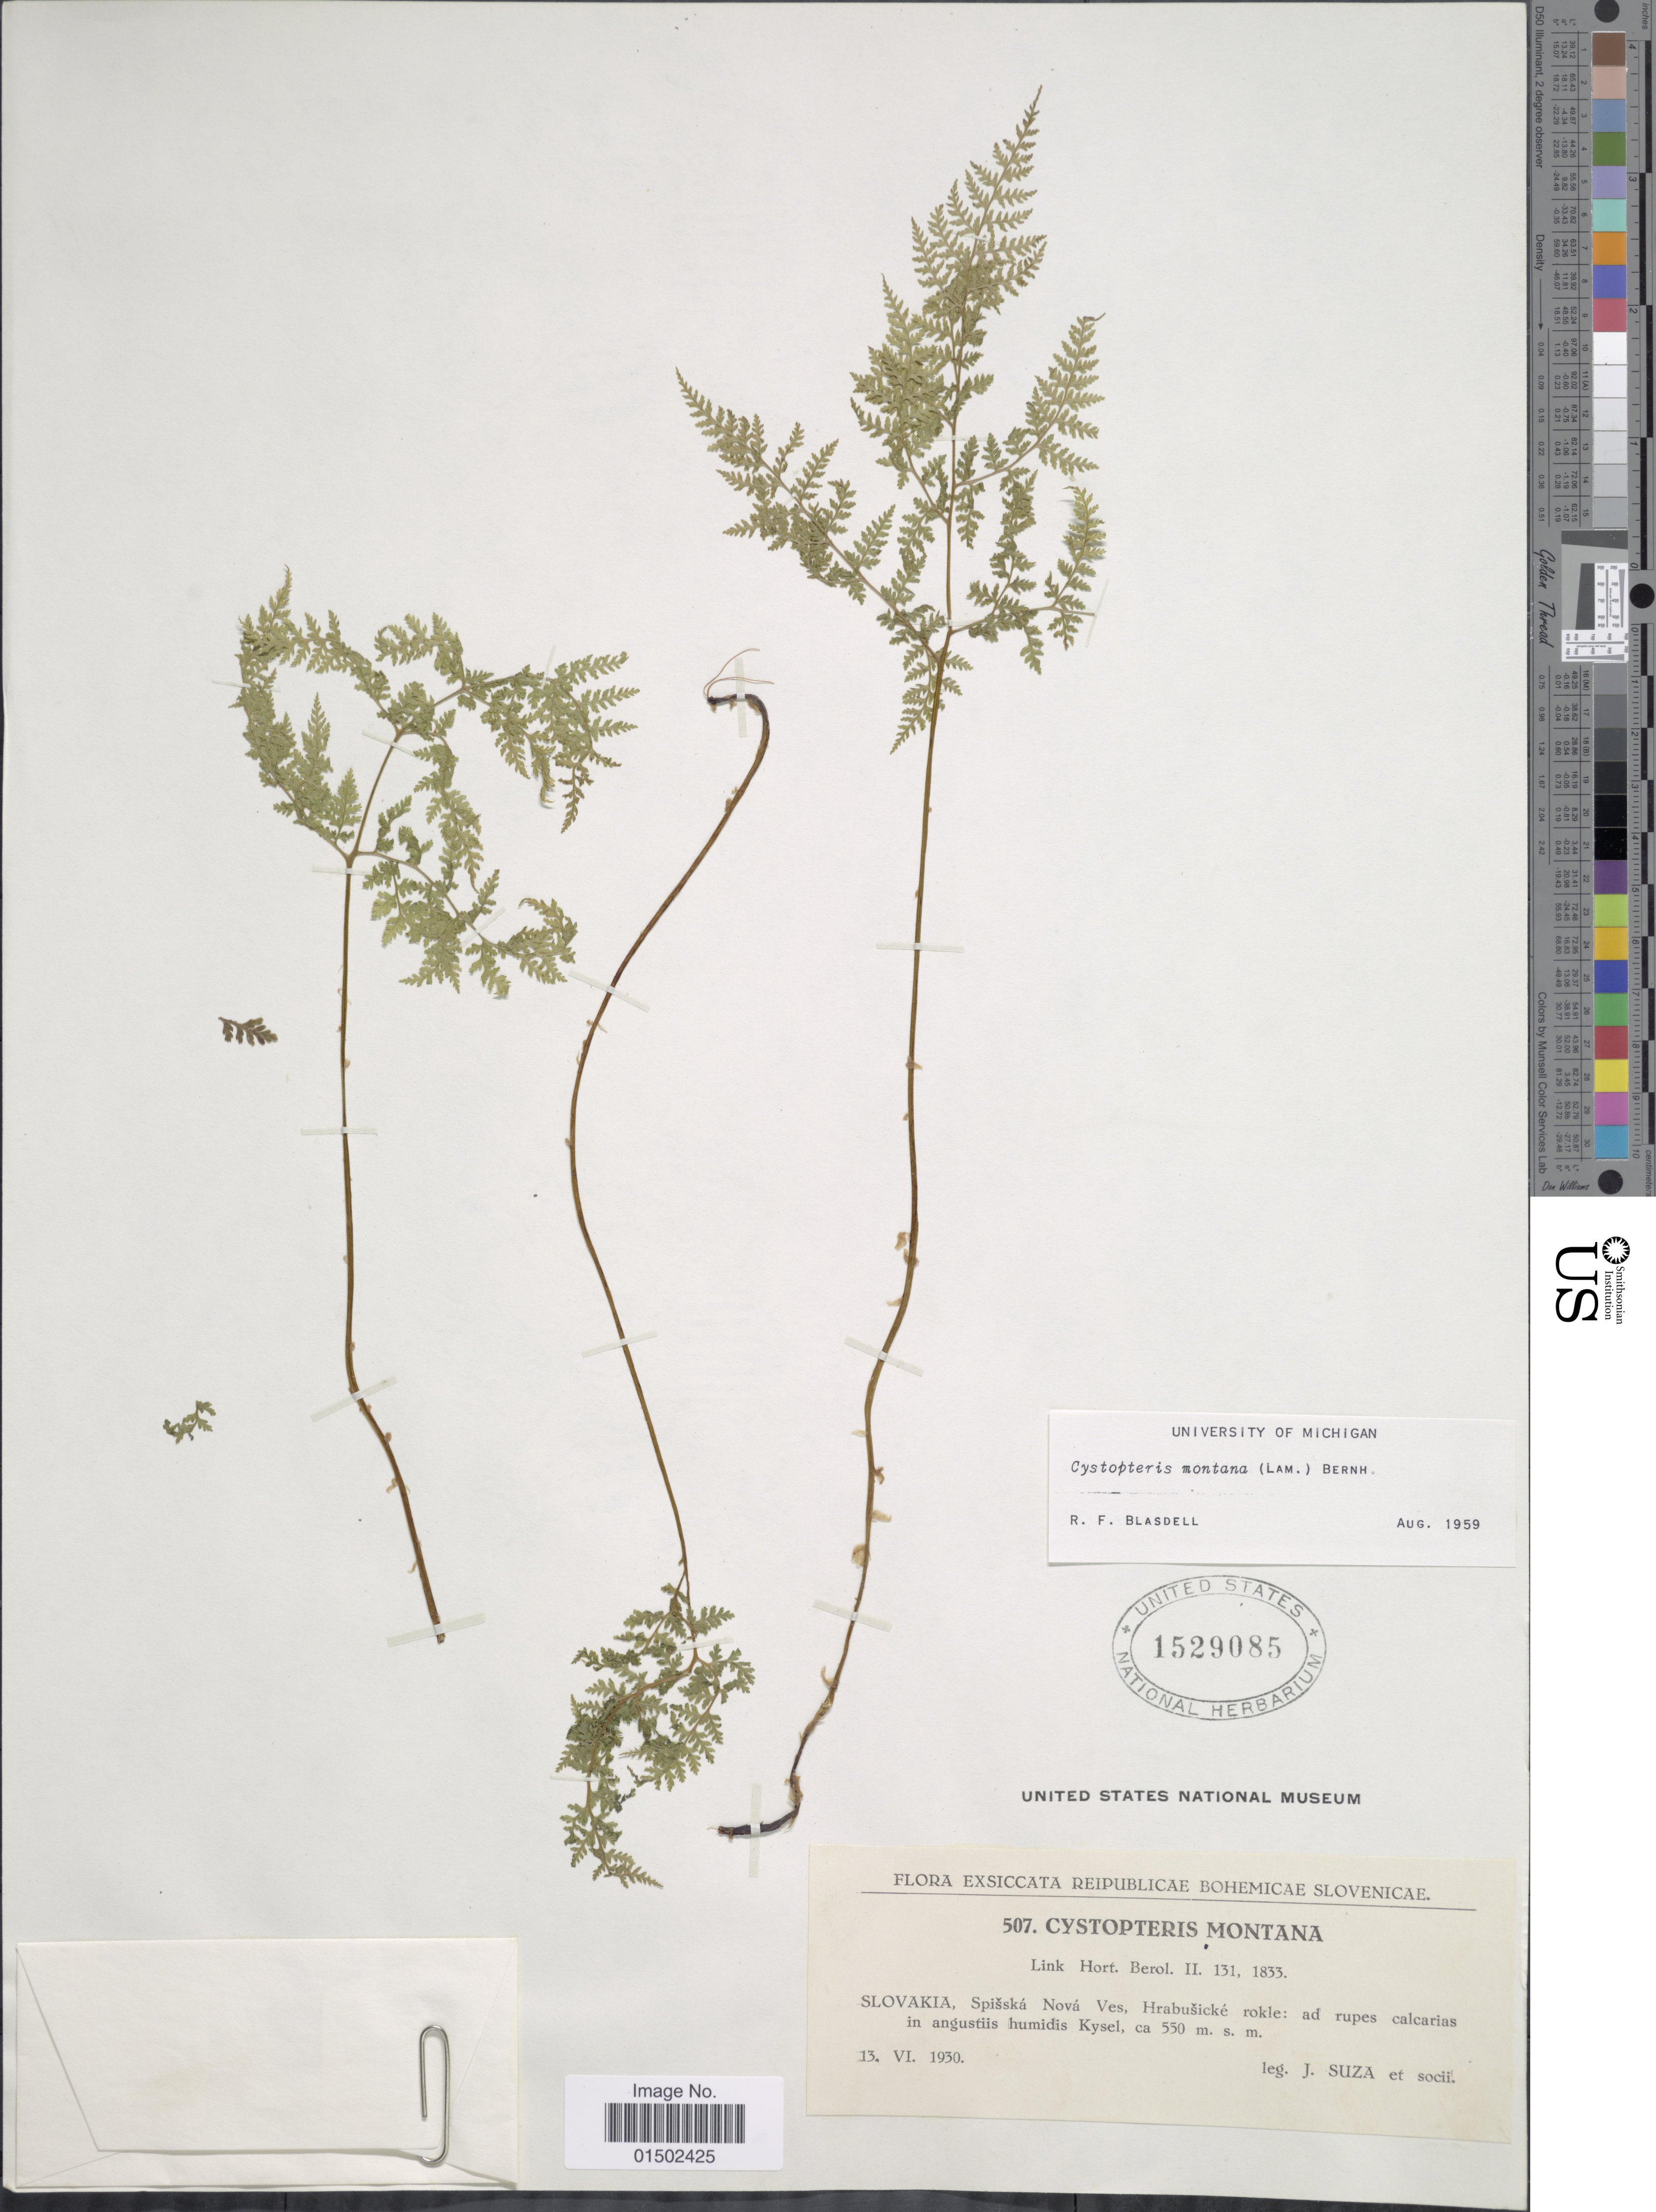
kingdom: Plantae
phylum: Tracheophyta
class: Polypodiopsida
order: Polypodiales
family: Cystopteridaceae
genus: Cystopteris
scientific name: Cystopteris montana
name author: (Lam.) Desv.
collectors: J. Suza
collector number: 507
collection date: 1930-06-13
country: Slovakia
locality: Slovakia. Spisska Nova Ves, Hrabusicke rokle: ad rupes calcarias in angustiis humidis Kysel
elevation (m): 550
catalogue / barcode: US 1529085